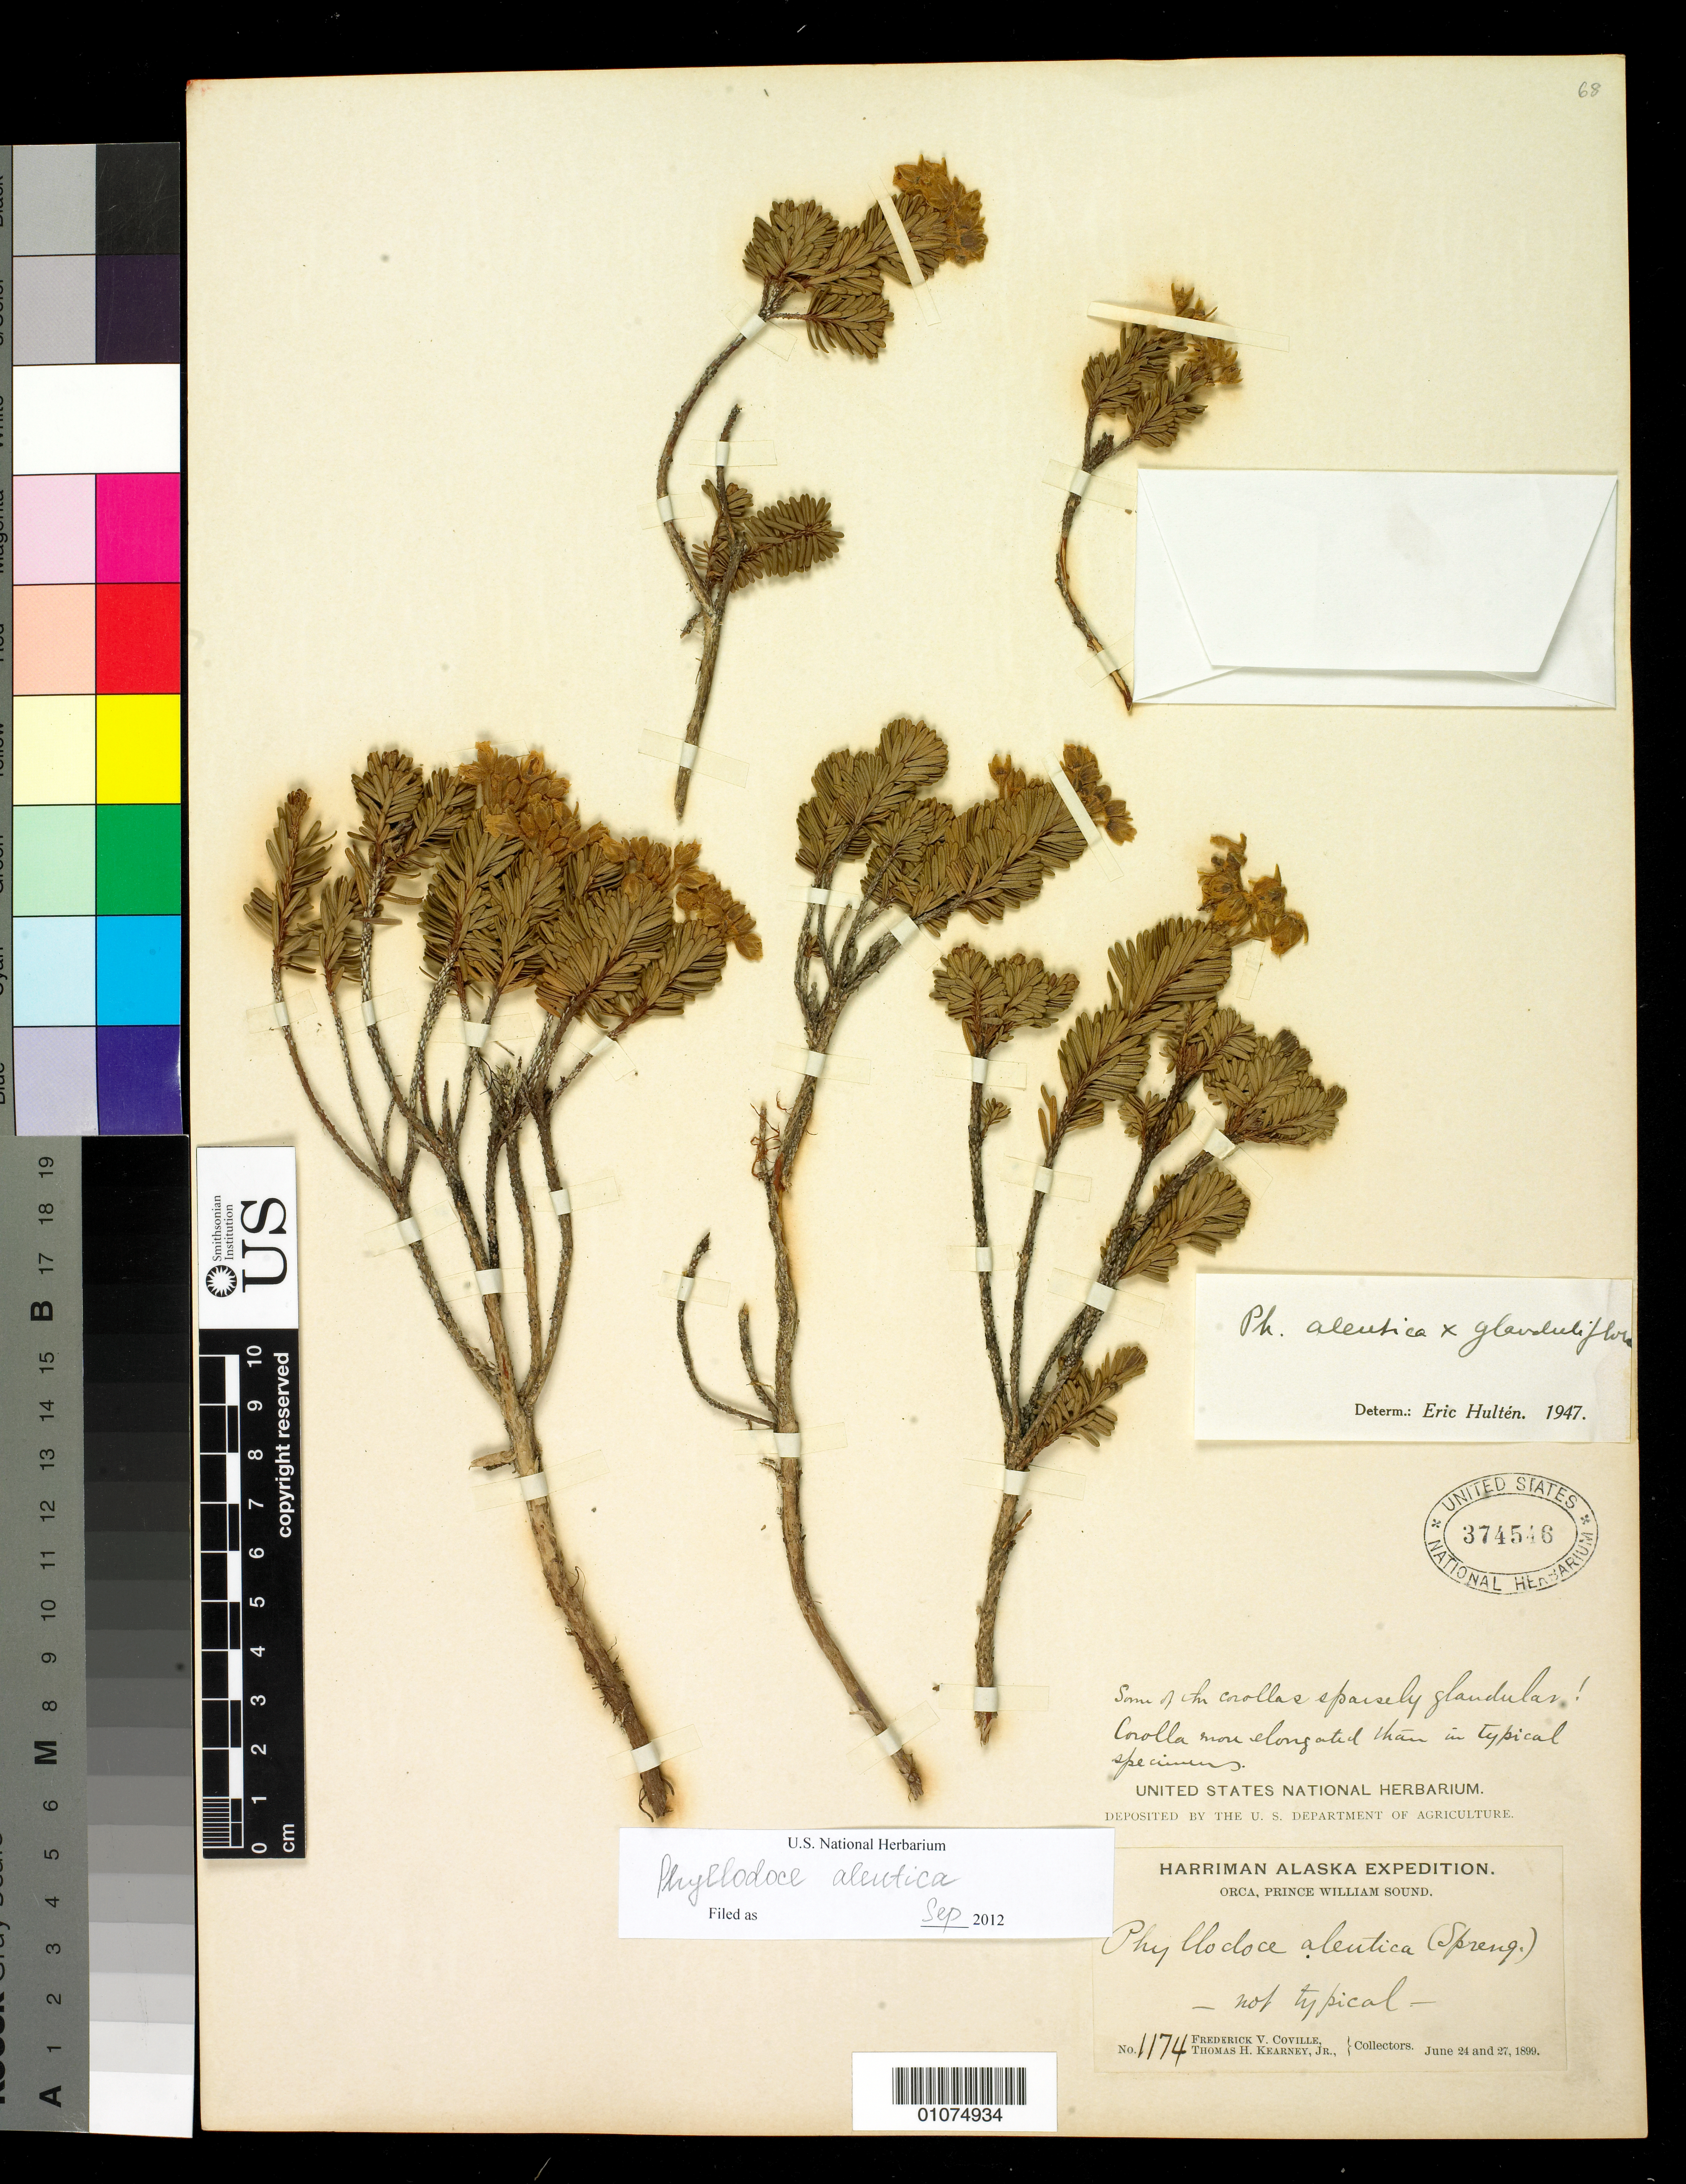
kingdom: Plantae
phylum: Tracheophyta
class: Magnoliopsida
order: Ericales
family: Ericaceae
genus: Phyllodoce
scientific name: Phyllodoce aleutica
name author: (Spreng.) A. Heller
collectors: F. V. Coville & T. H. Kearney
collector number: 1174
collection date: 1899-06-24,1899-06-27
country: United States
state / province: Alaska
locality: Orca, Prince William Sound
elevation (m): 549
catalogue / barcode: US 374546